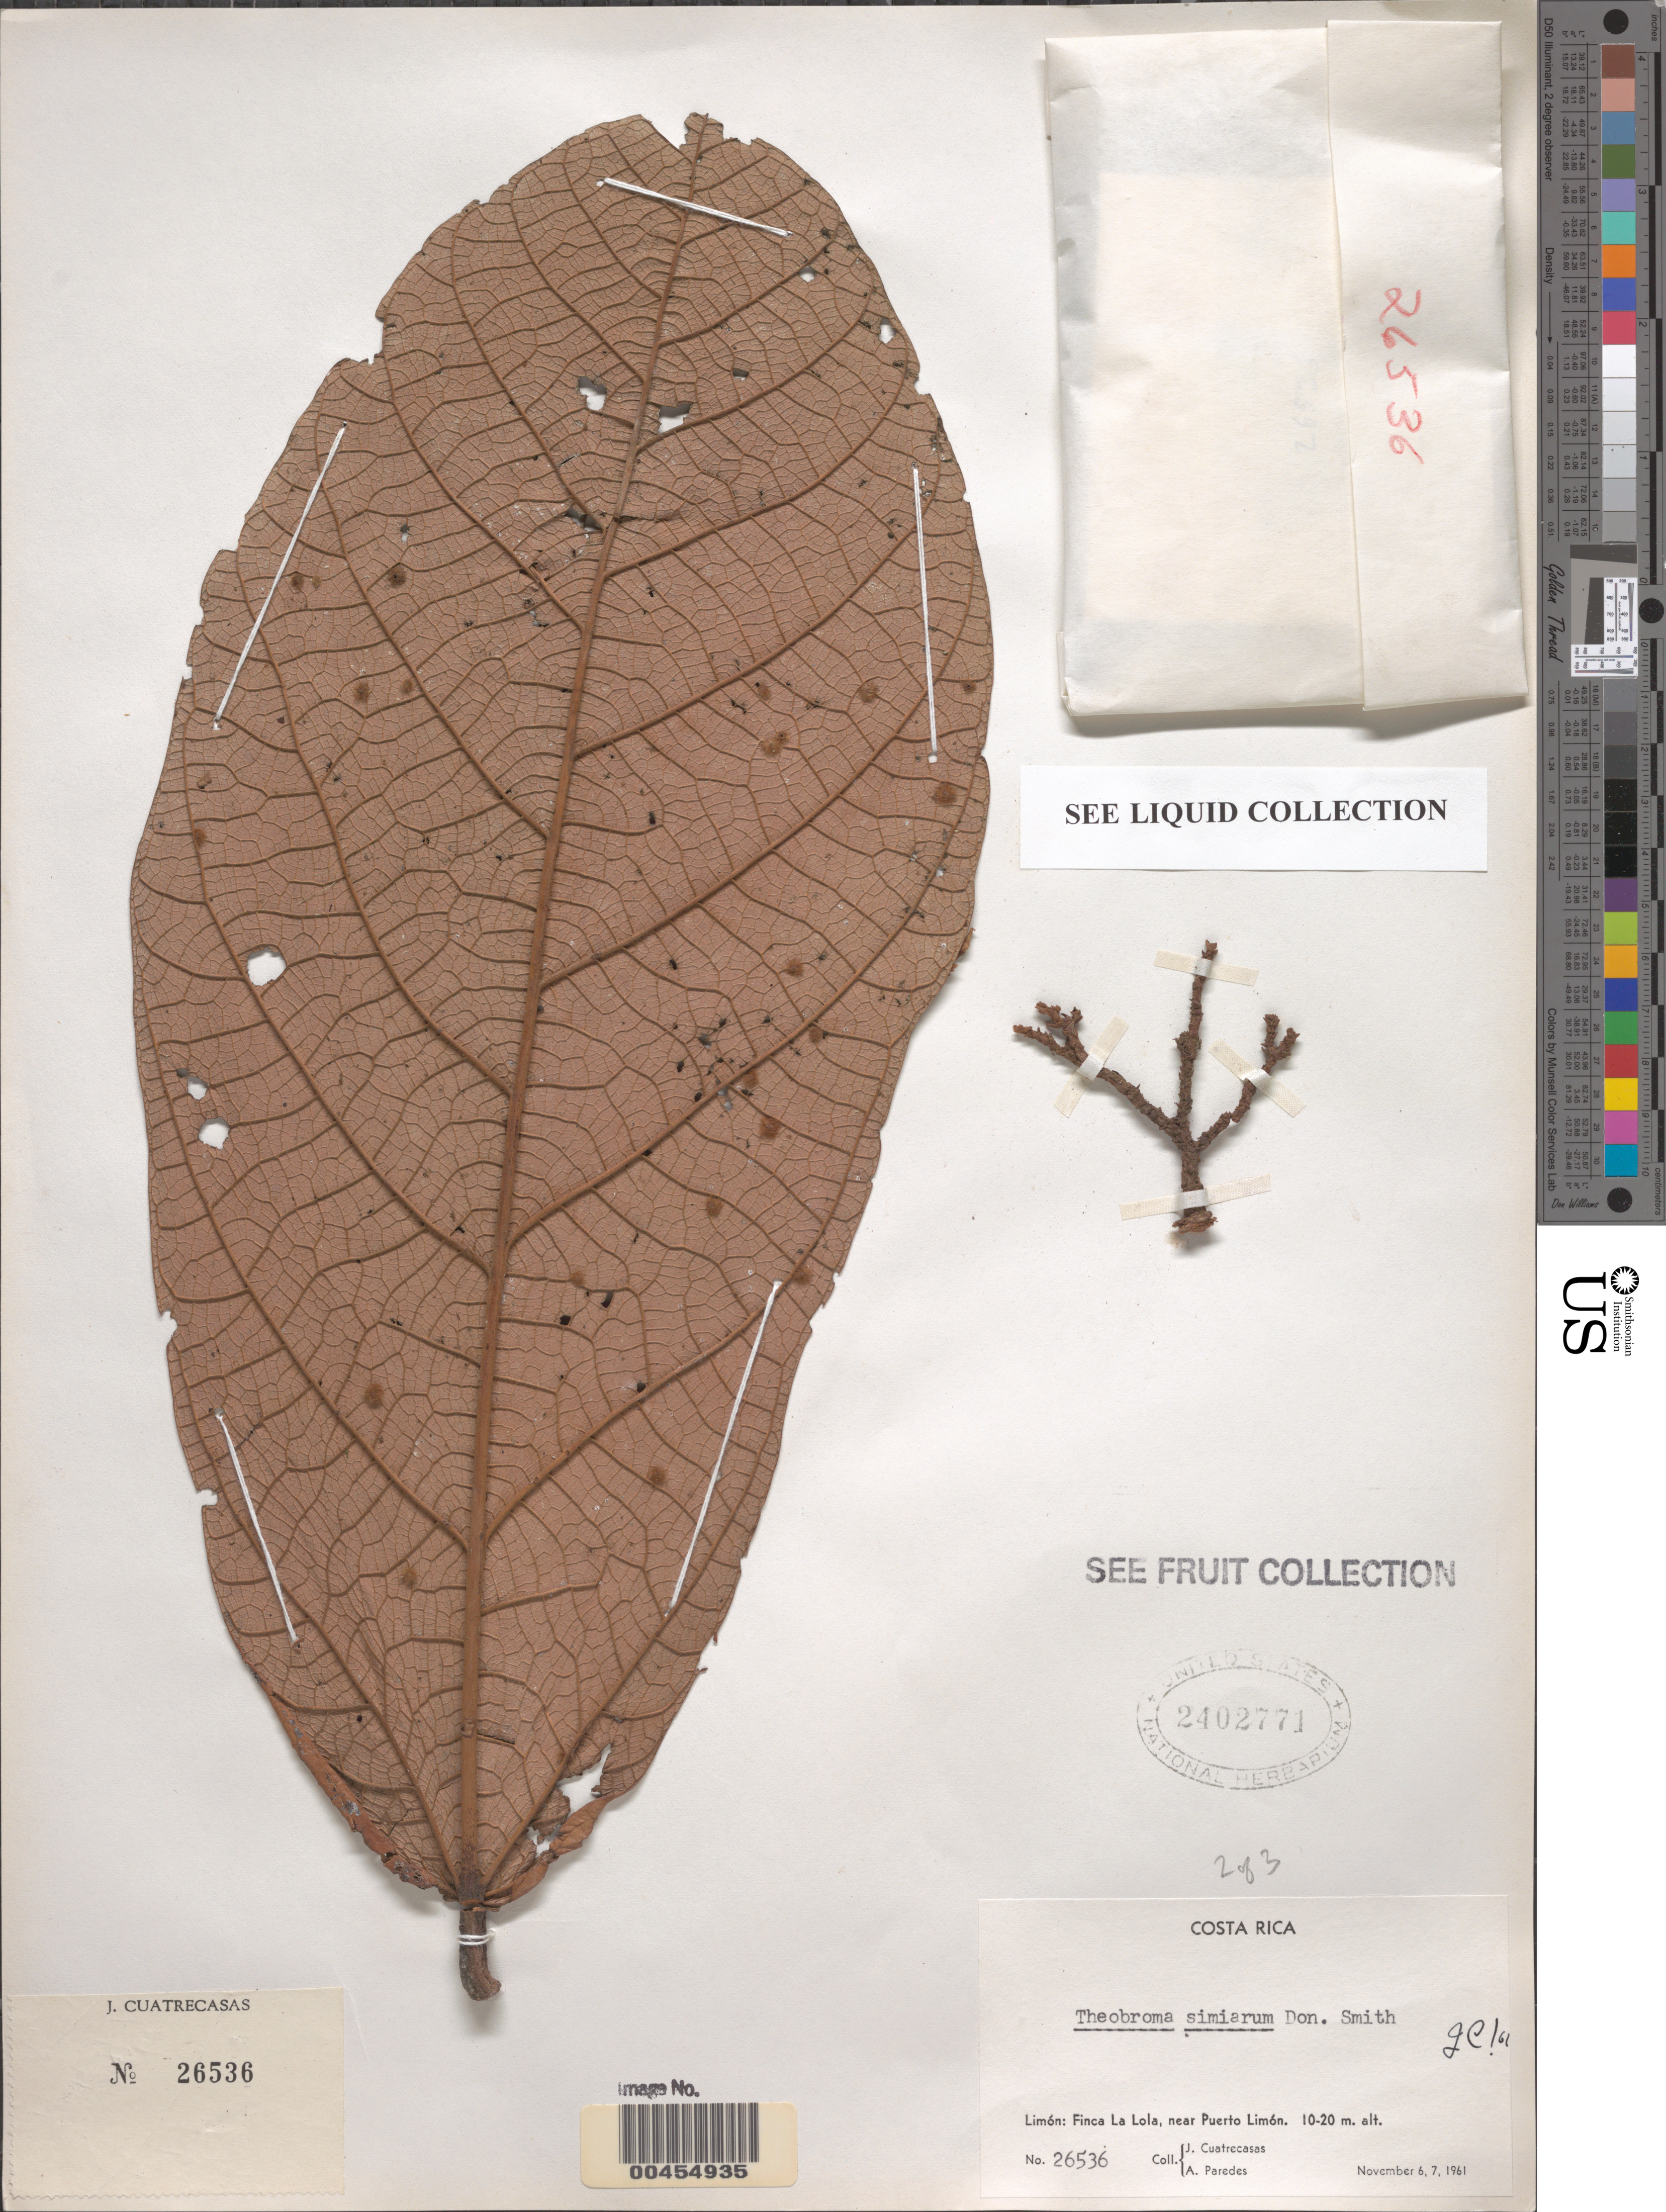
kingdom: Plantae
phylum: Tracheophyta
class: Magnoliopsida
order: Malvales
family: Malvaceae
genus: Theobroma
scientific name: Theobroma simiarum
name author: Donn. Sm.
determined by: Cuatrecasas, J.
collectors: J. Cuatrecasas & A. Paredes C.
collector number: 26536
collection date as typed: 06 Nov 1961 to 07 Nov 1961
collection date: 1961-11-06/1961-11-07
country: Costa Rica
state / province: Limón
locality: Finca La Lola, near Puerto Limón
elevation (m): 10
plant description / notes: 2 of 3 1 of 3: USNH 2402770; BC 00454936 3 of 3: USNH 2402769; BC 00454933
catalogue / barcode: US 2402771